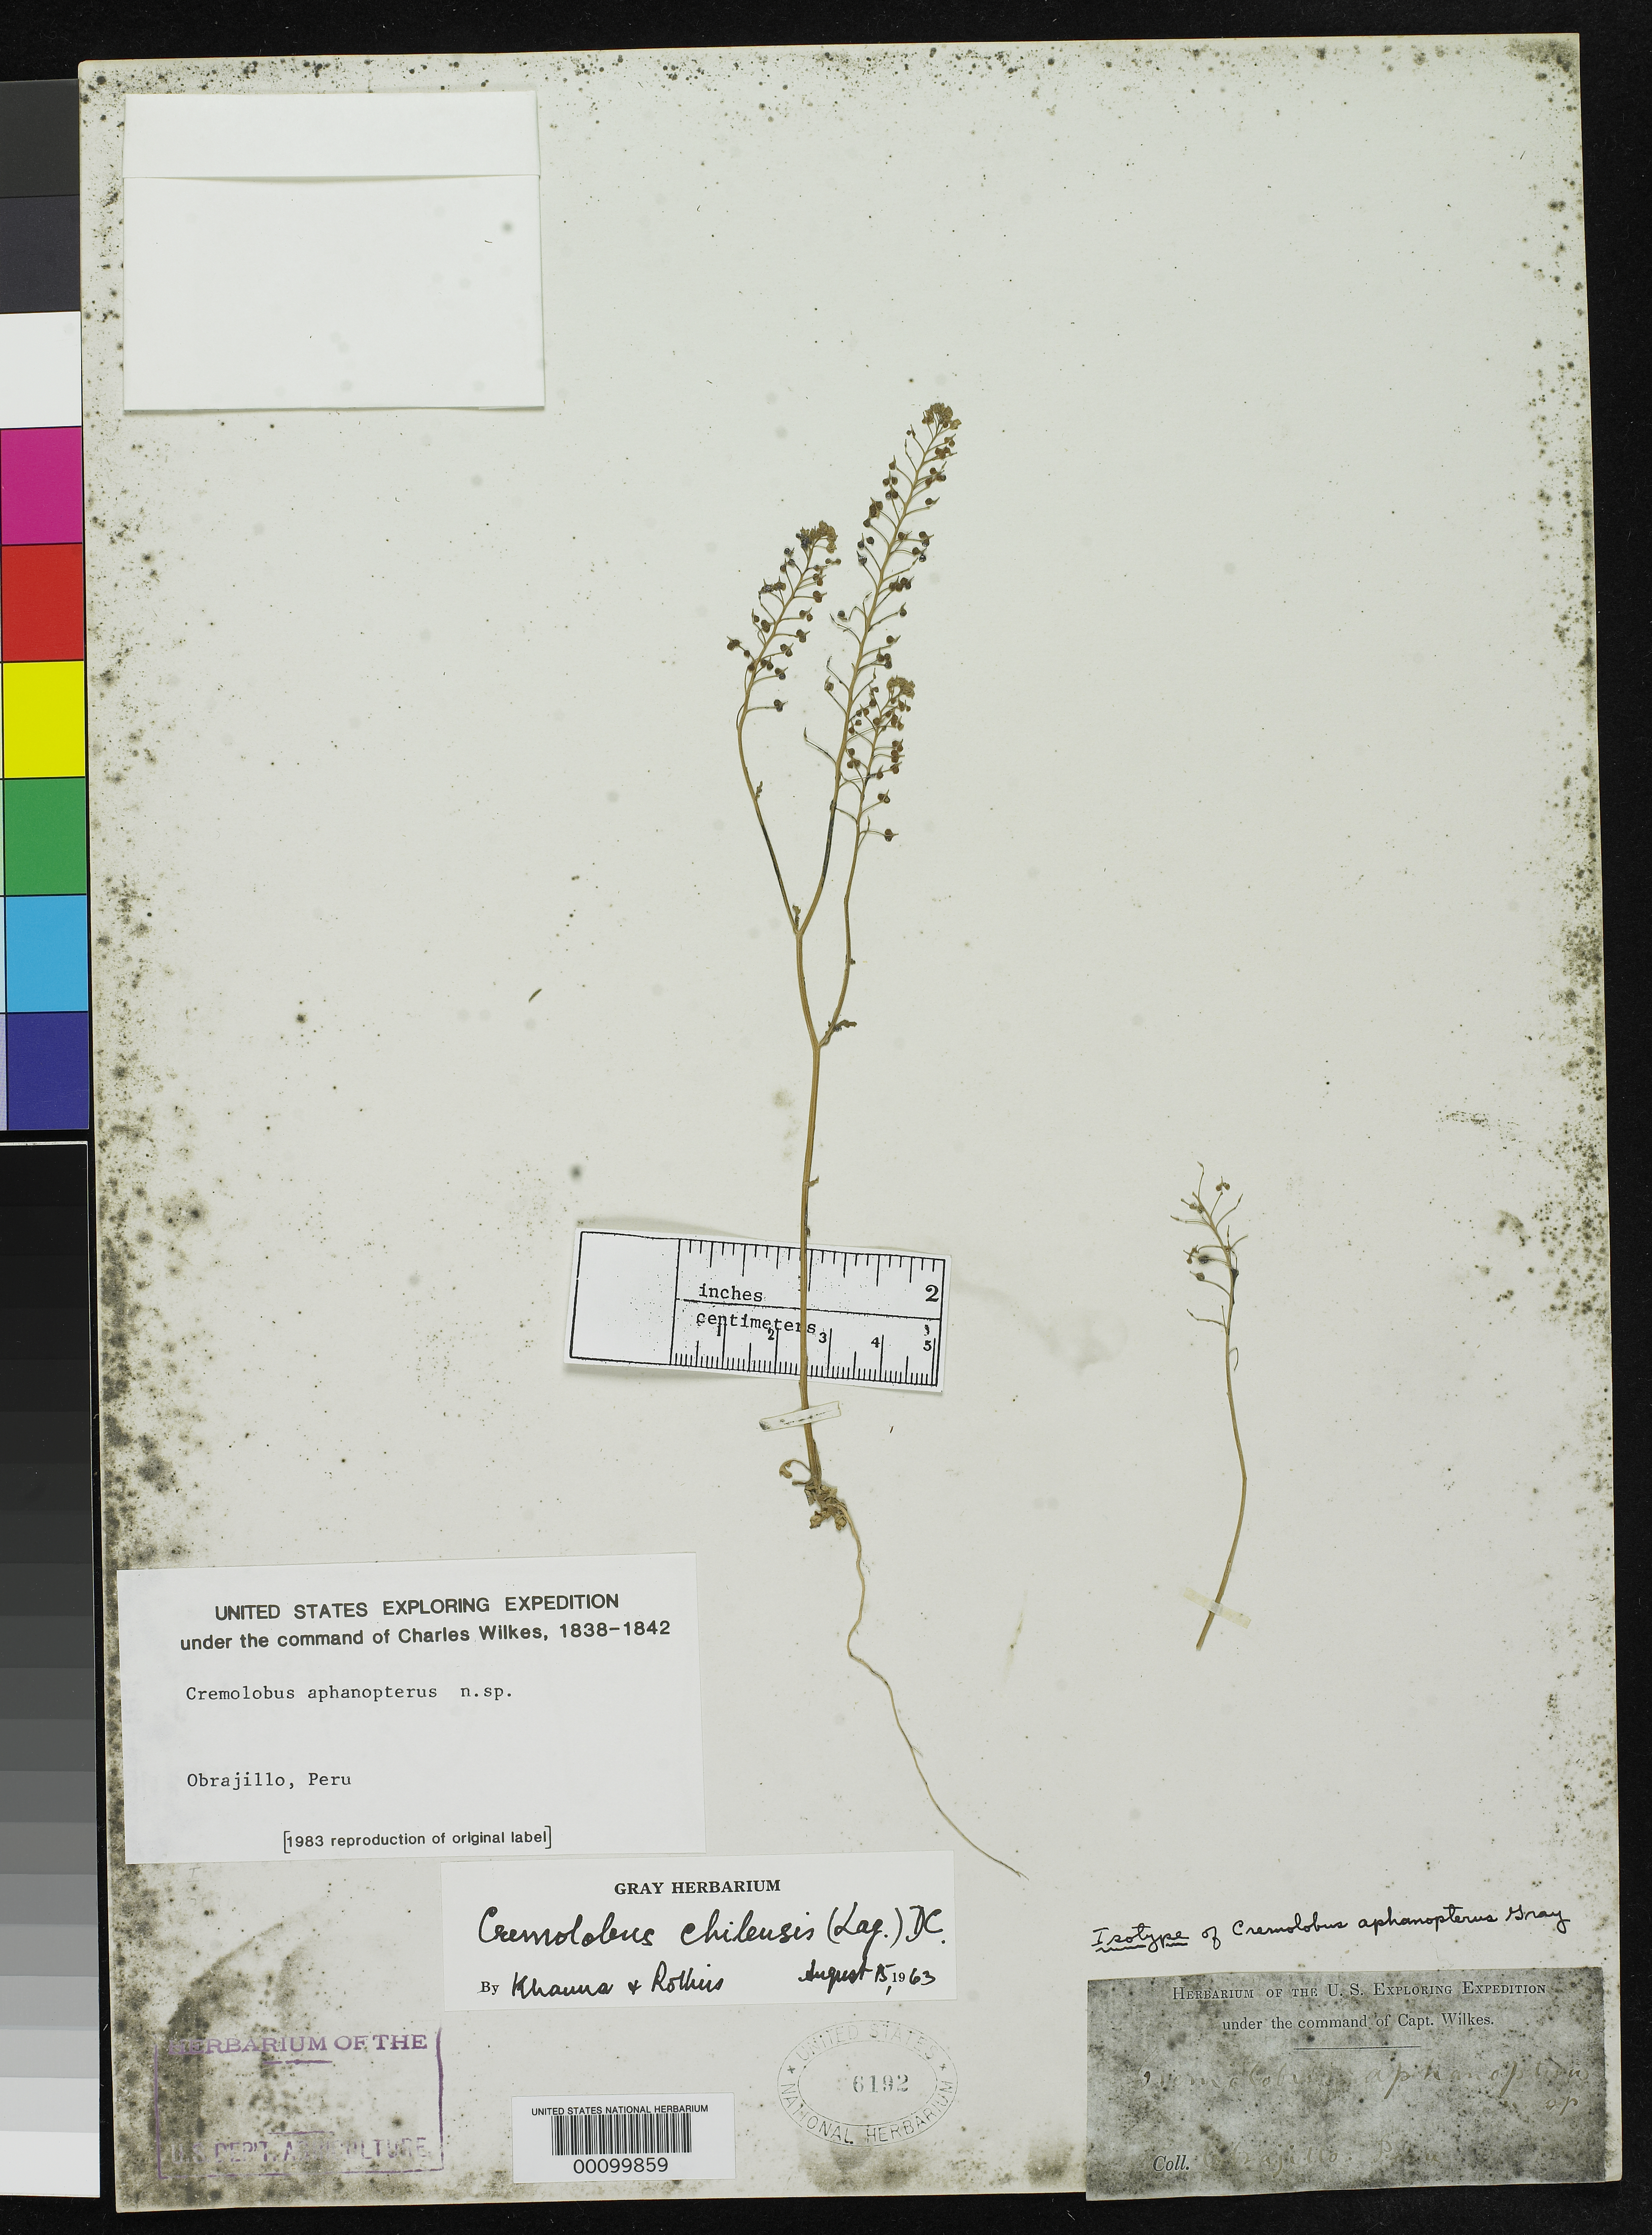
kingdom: Plantae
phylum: Tracheophyta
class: Magnoliopsida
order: Brassicales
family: Brassicaceae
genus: Cremolobus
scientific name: Cremolobus aphanopterus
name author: A. Gray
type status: Isotype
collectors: Wilkes Explor. Exped.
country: Peru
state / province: Junín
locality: Obrajillo.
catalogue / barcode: US 6192